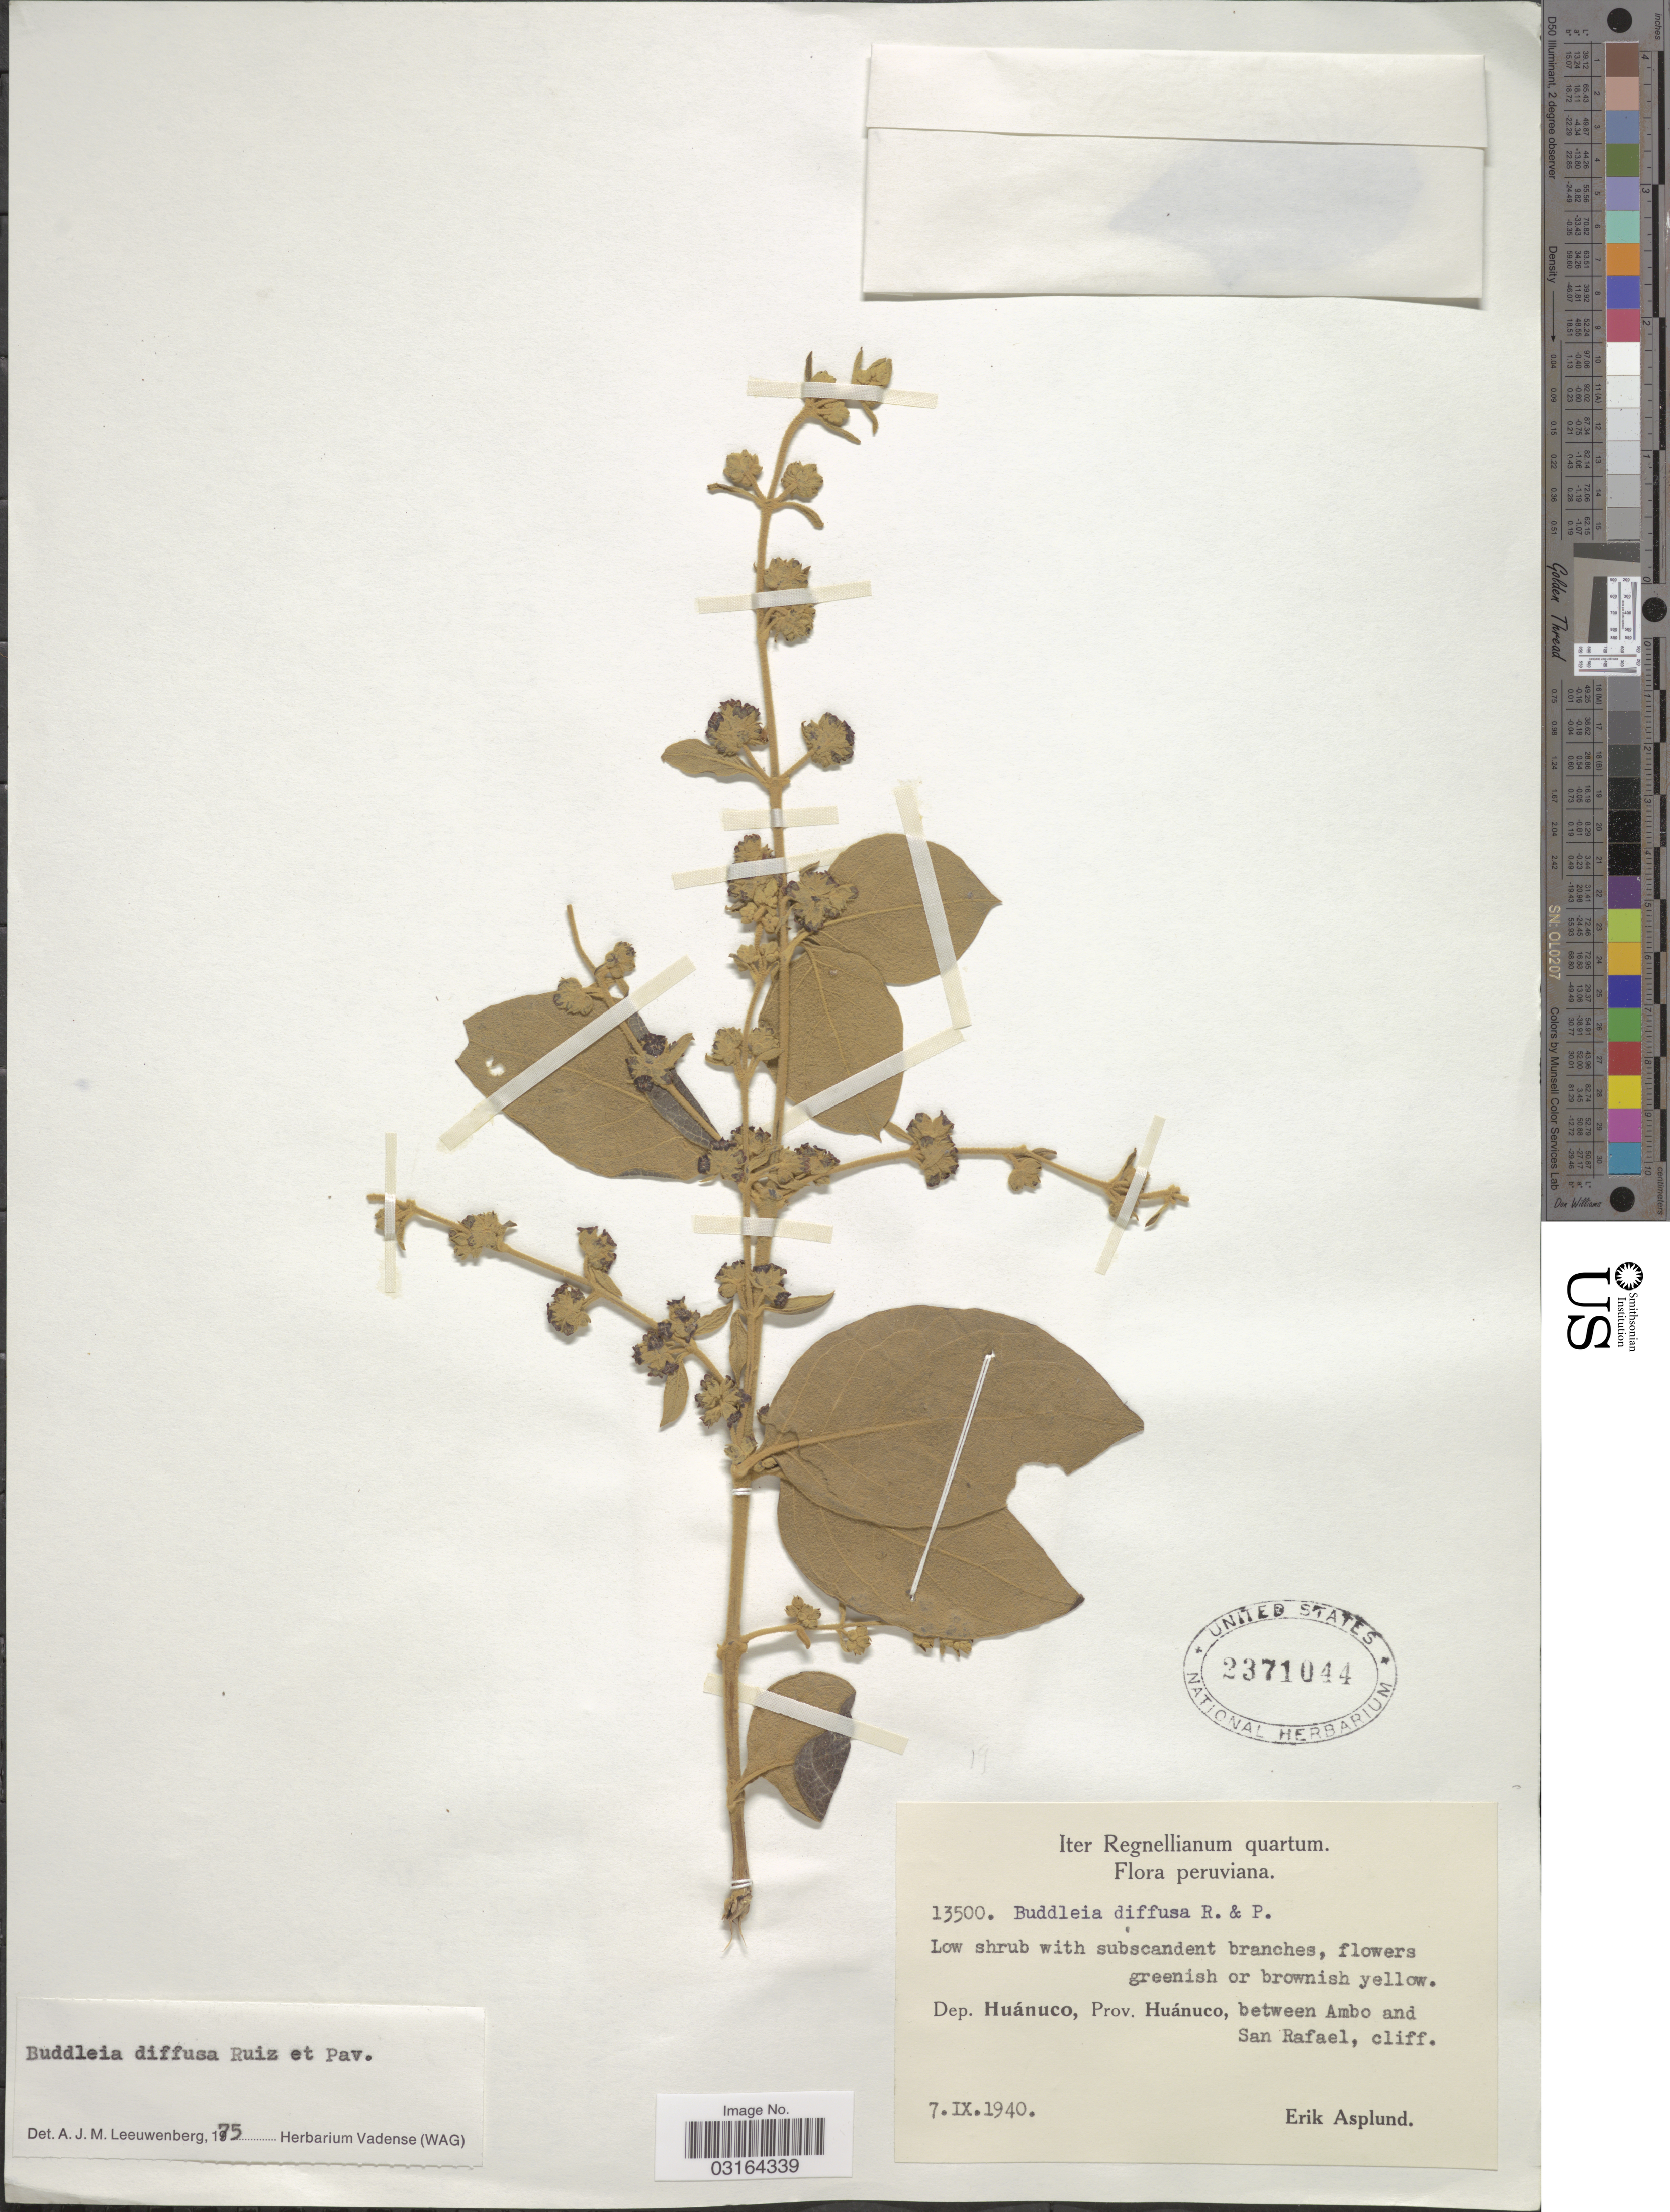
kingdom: Plantae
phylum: Tracheophyta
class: Magnoliopsida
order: Lamiales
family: Scrophulariaceae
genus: Buddleja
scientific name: Buddleja diffusa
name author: Ruiz & Pav.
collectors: E. Asplund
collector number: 13500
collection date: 1940-09-07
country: Peru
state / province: Huánuco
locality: Dep. Huánuco, Prov. Huánuco, between Ambo and San Rafael, cliff.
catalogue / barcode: US 2371044